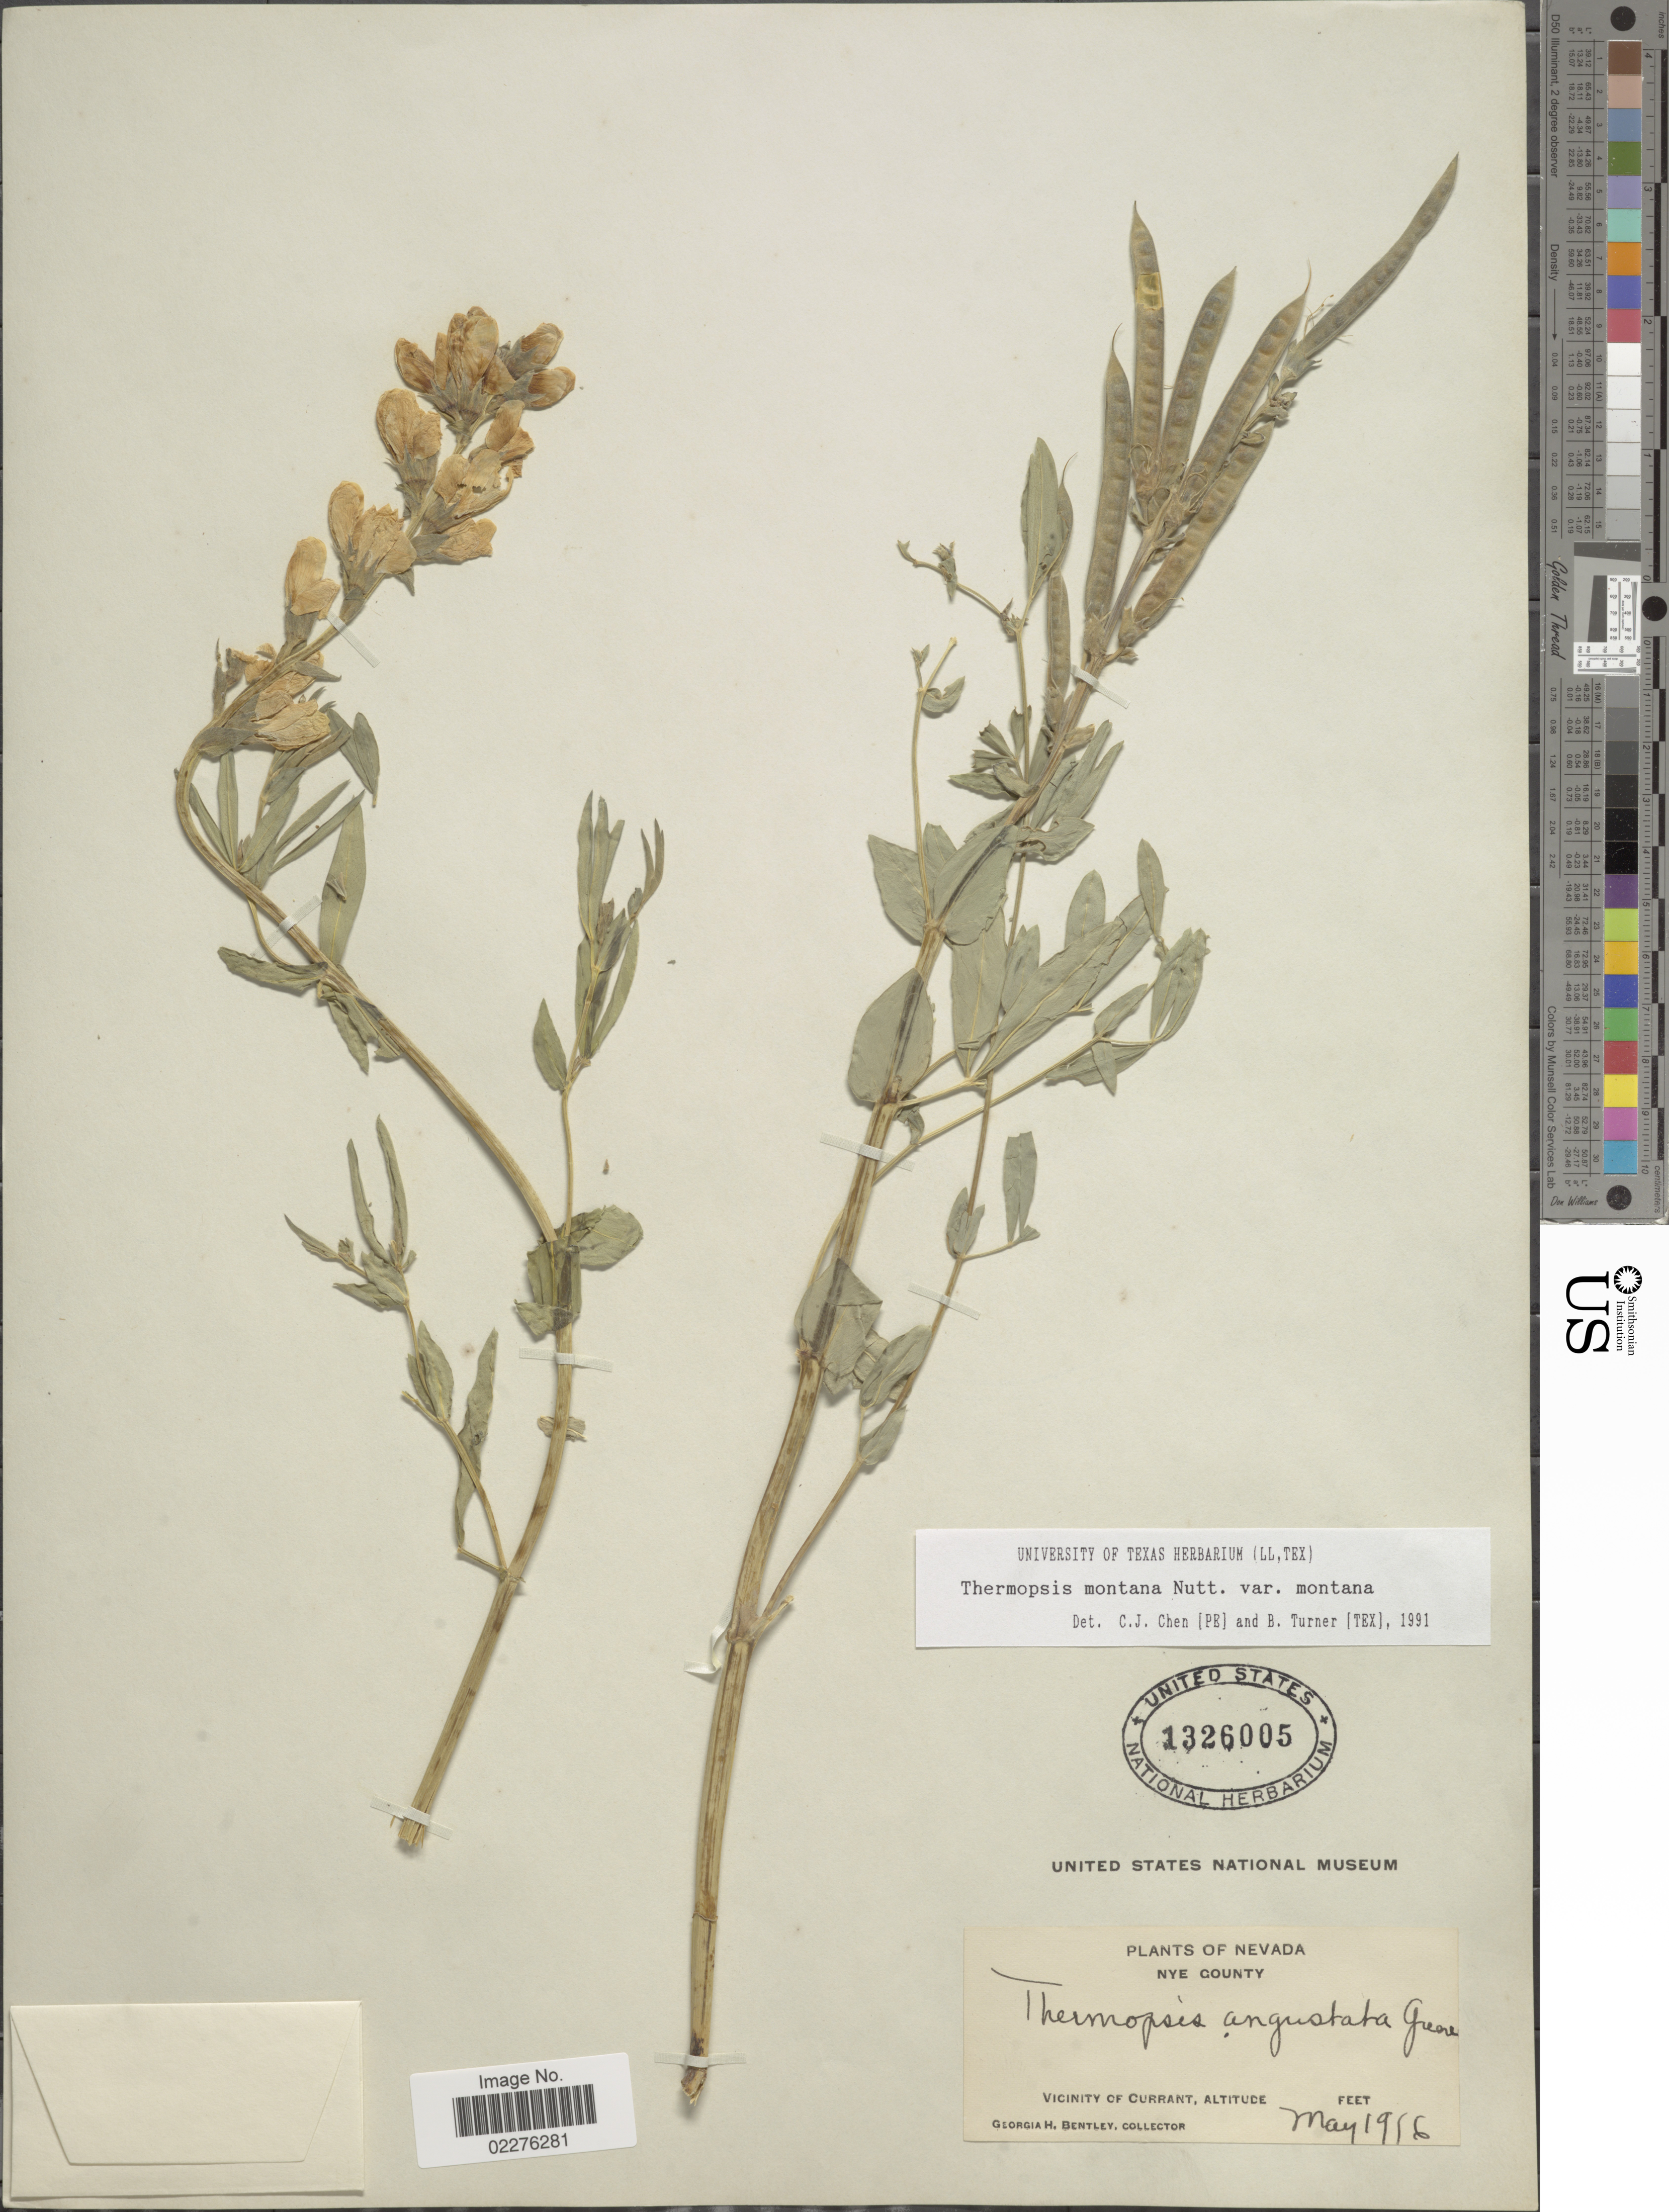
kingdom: Plantae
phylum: Tracheophyta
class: Magnoliopsida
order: Fabales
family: Fabaceae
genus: Thermopsis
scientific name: Thermopsis montana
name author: Nutt.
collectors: G. Bentley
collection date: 1916-05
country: United States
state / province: Nevada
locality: Nye County, Vicinity of Currant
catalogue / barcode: US 1326005